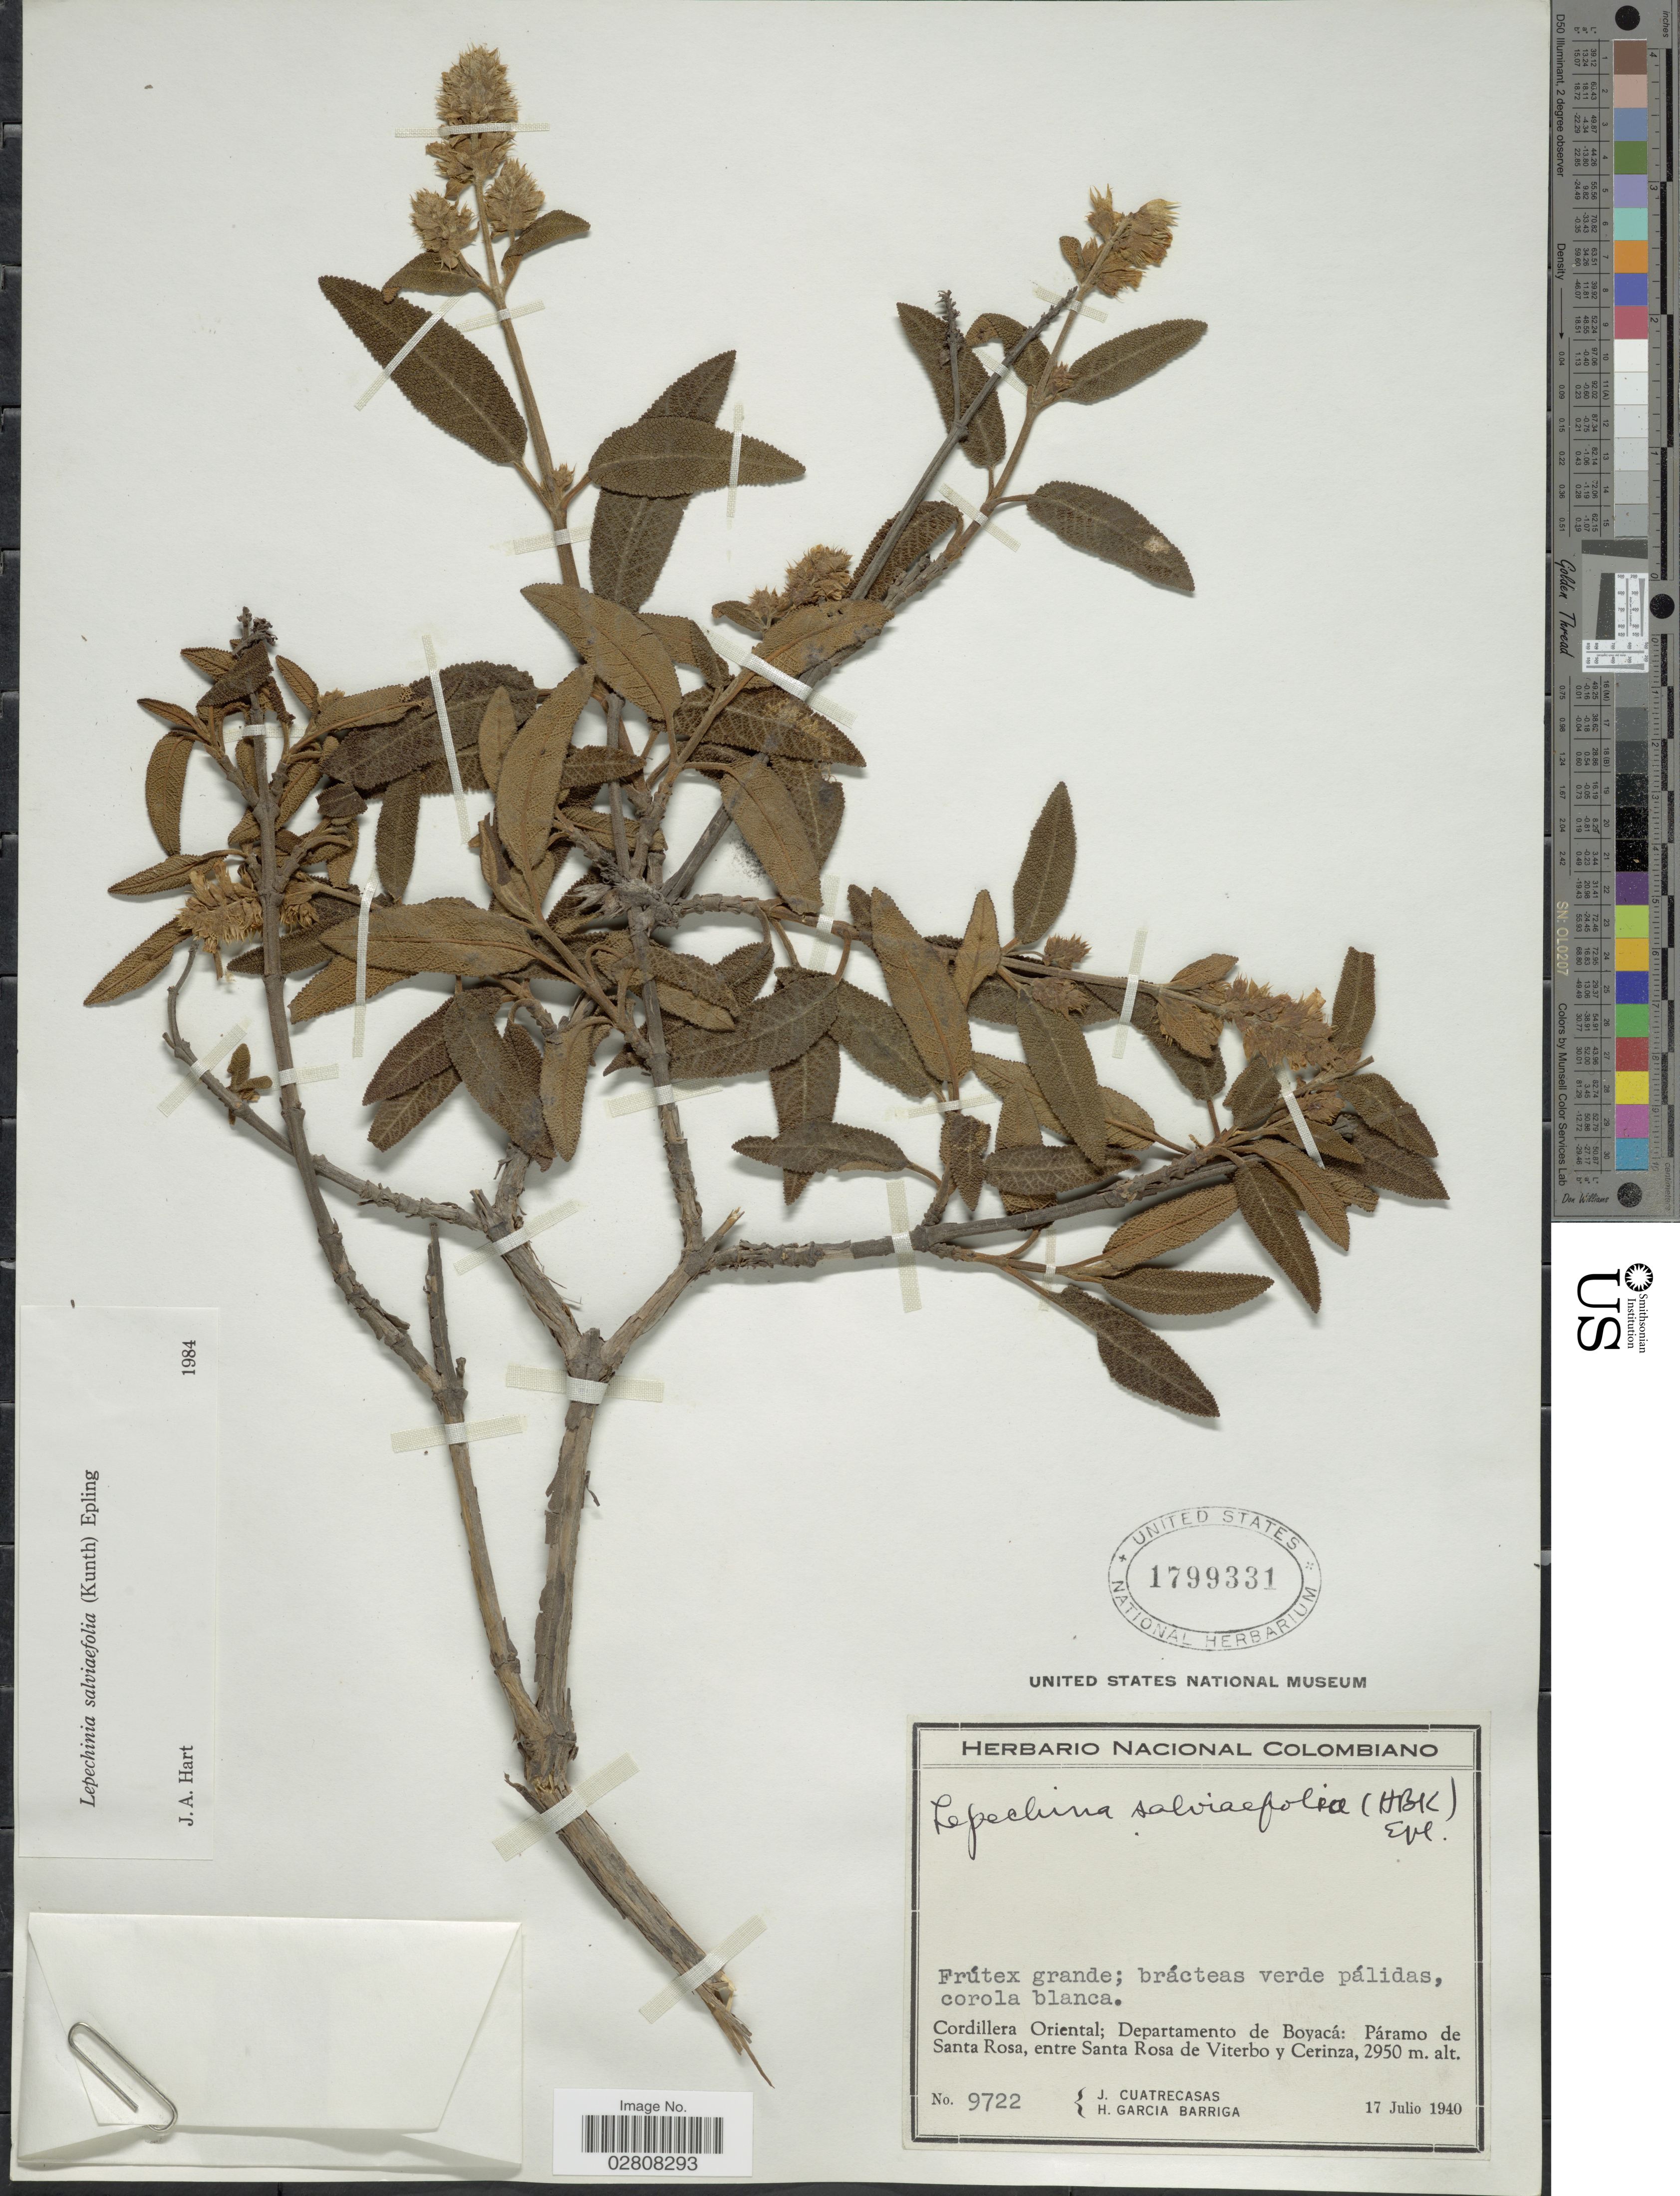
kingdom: Plantae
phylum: Tracheophyta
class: Magnoliopsida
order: Lamiales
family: Lamiaceae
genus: Lepechinia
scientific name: Lepechinia salviifolia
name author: (Kunth) Epling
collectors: J. Cuatrecasas & H. García Barriga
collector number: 9722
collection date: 1940-07-17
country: Colombia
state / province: Boyacá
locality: Cordillera Oriental; Departamento de Boyacá: Páramo de Santa Rosa, entre Santa Rosa de Viterbo y Cerinza.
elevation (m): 2950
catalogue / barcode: US 1799331